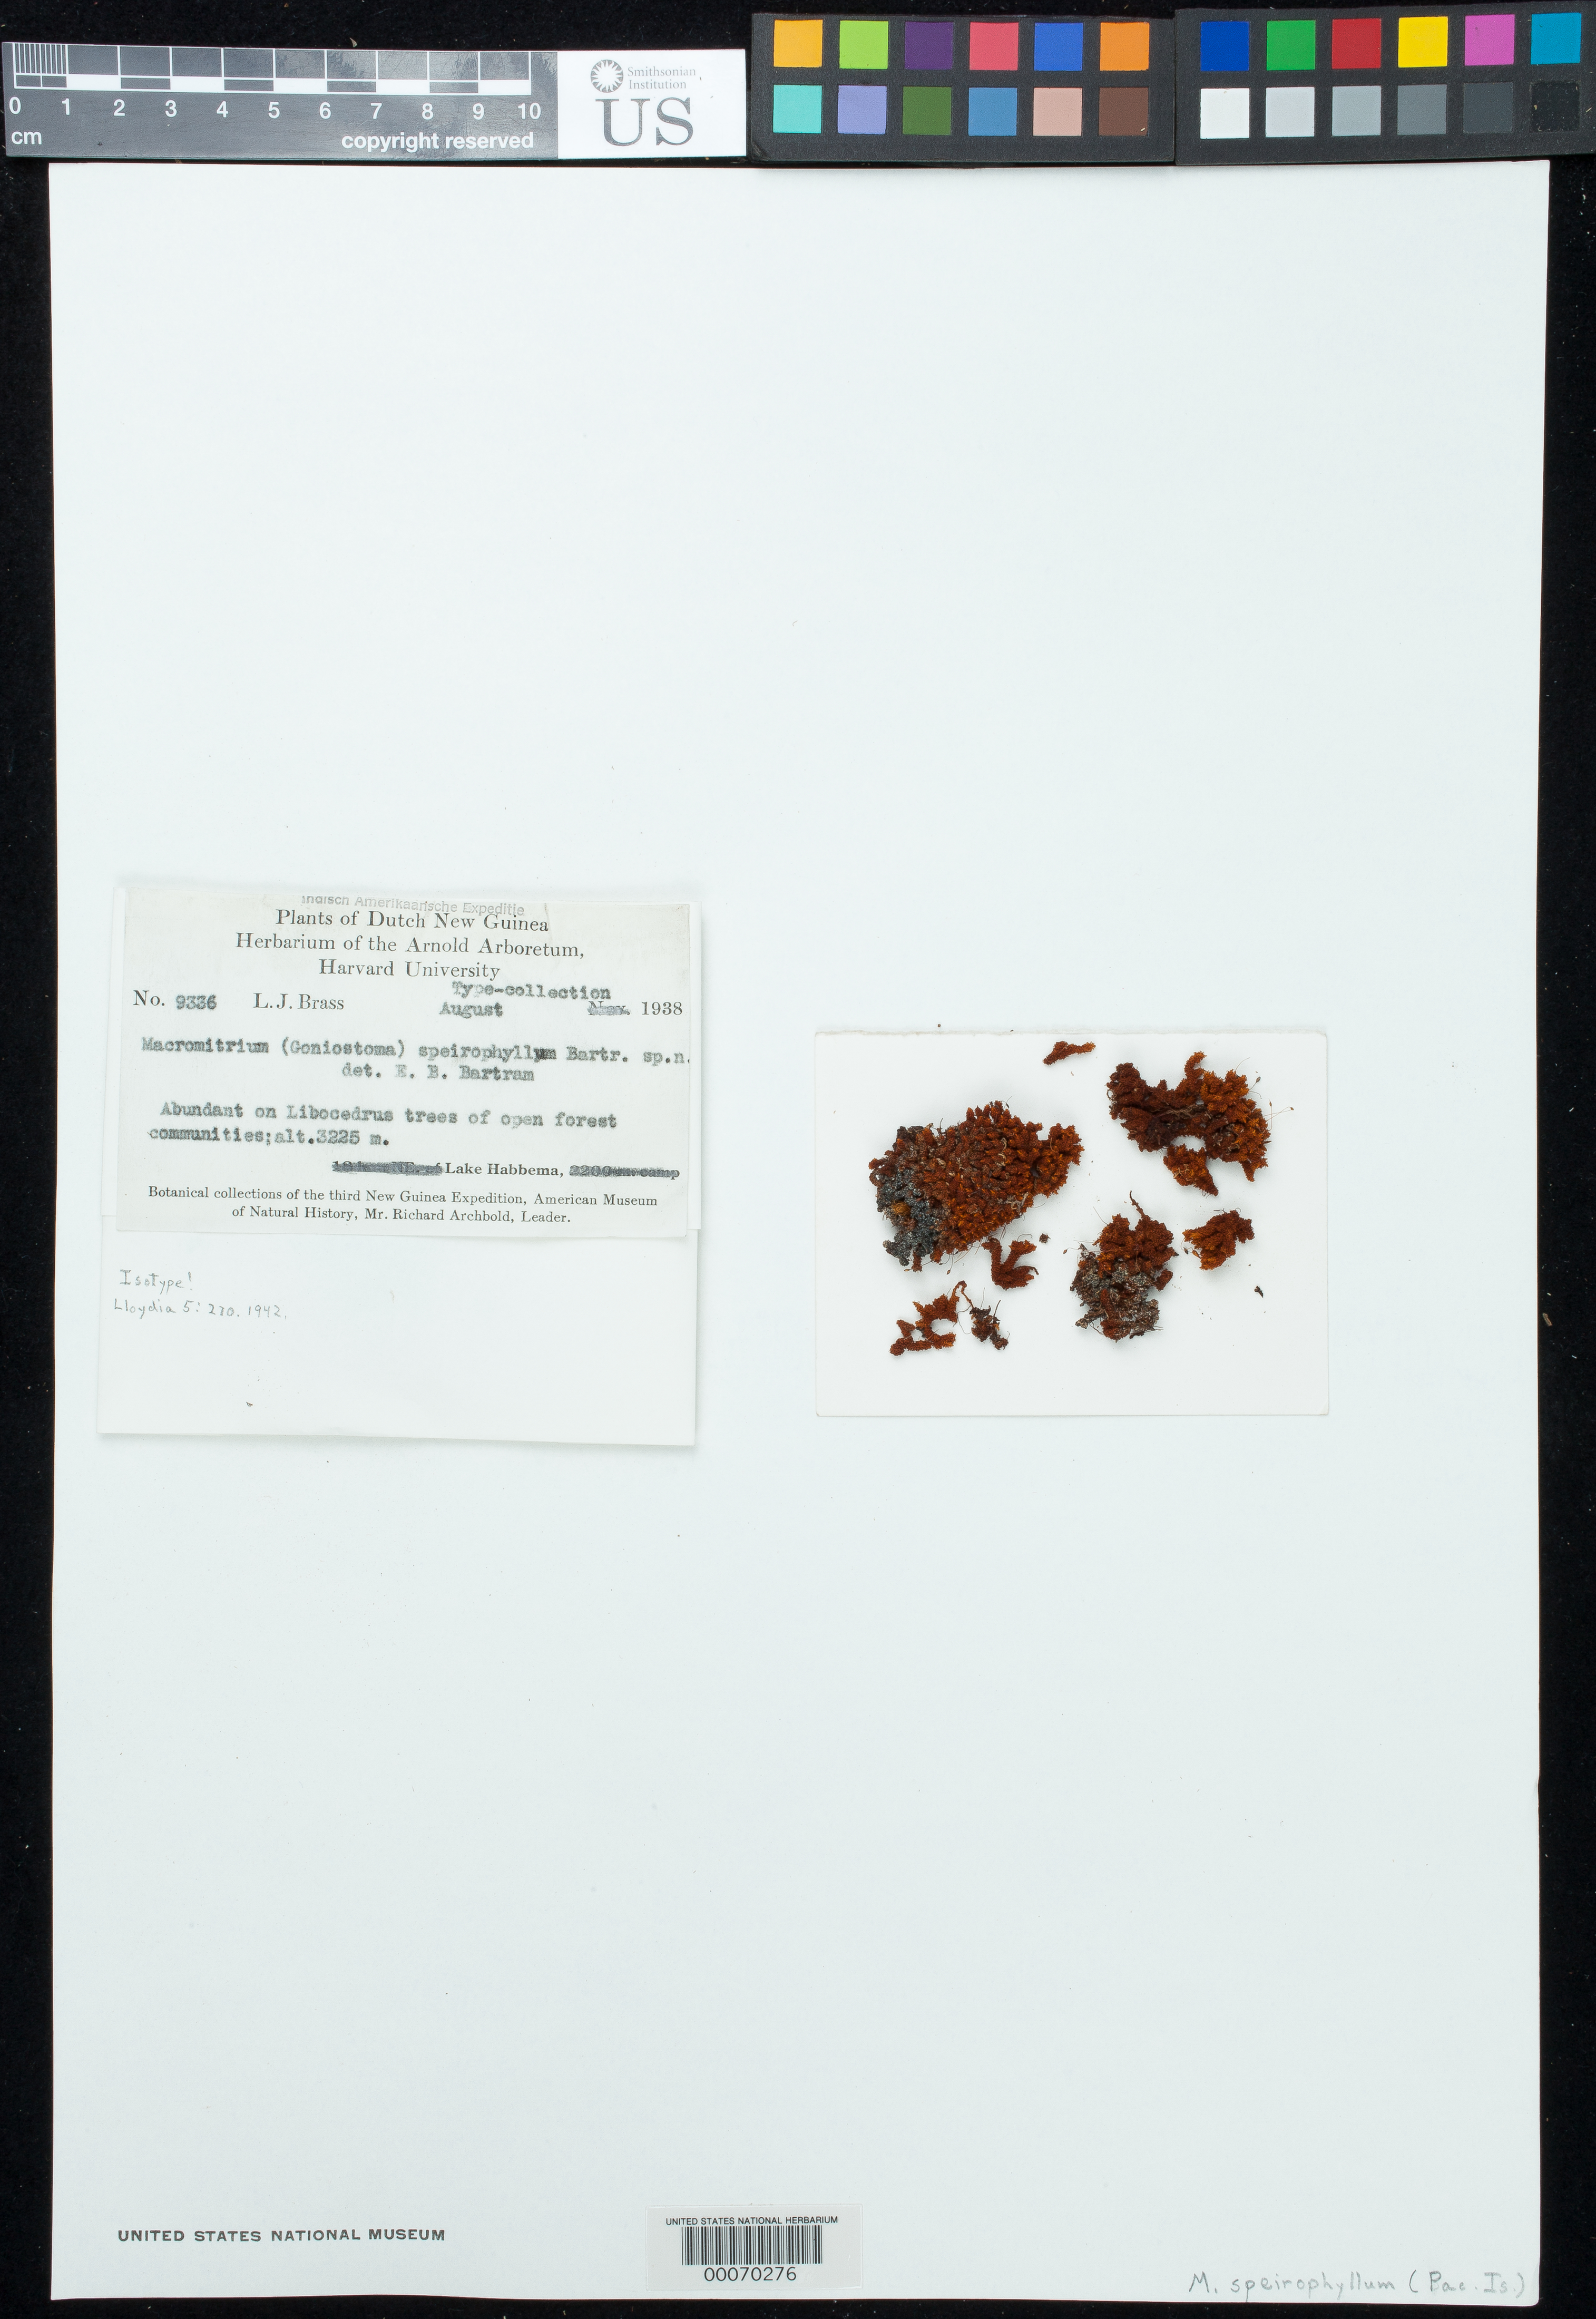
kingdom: Plantae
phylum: Bryophyta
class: Bryopsida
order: Orthotrichales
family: Orthotrichaceae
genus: Macromitrium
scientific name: Macromitrium speirophyllum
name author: E.B. Bartram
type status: Isotype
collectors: L. J. Brass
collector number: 9336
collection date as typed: Aug 1938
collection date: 1938-08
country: Indonesia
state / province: Papua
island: New Guinea Island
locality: Lake Habbema. Irian Jaya.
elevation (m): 3225